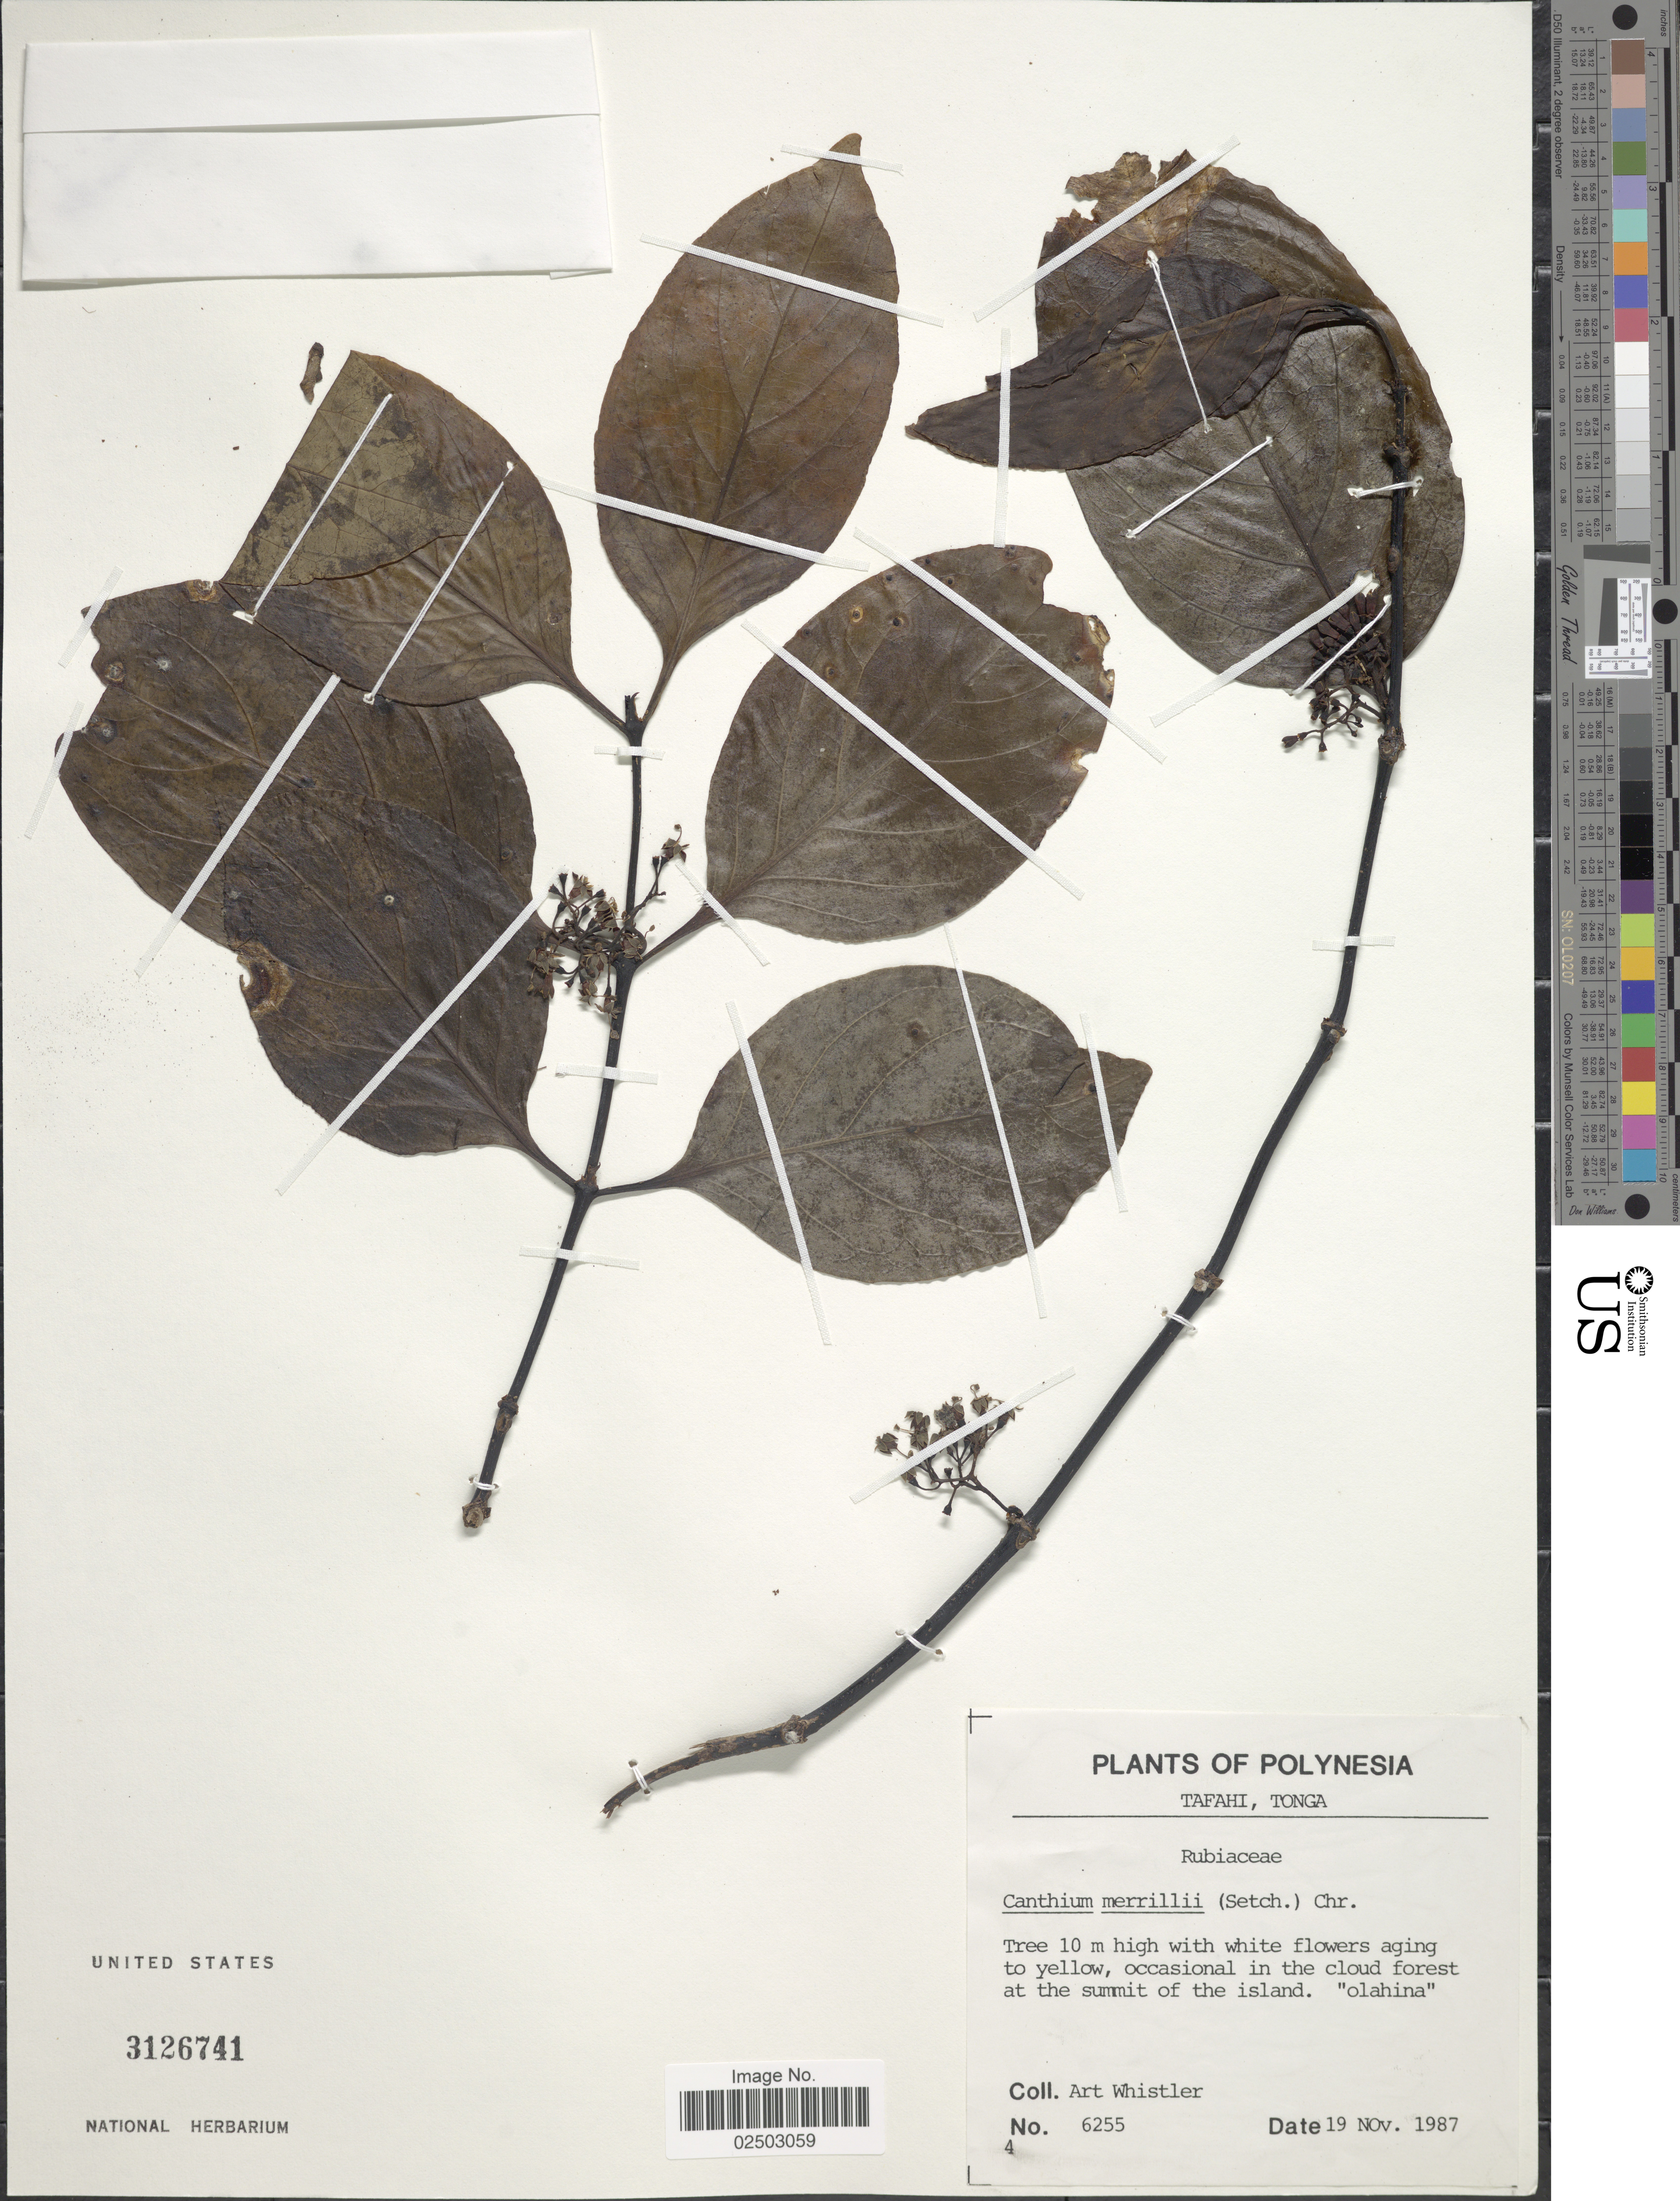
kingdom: Plantae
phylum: Tracheophyta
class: Magnoliopsida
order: Gentianales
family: Rubiaceae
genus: Canthium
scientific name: Canthium merrillii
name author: (Setch.) Christoph.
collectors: A. Whistler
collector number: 6255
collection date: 1987-11-19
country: Tonga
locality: Polynesia, Tafahi, Tonga, in the cloud forest at the summit of the island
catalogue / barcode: US 3126741